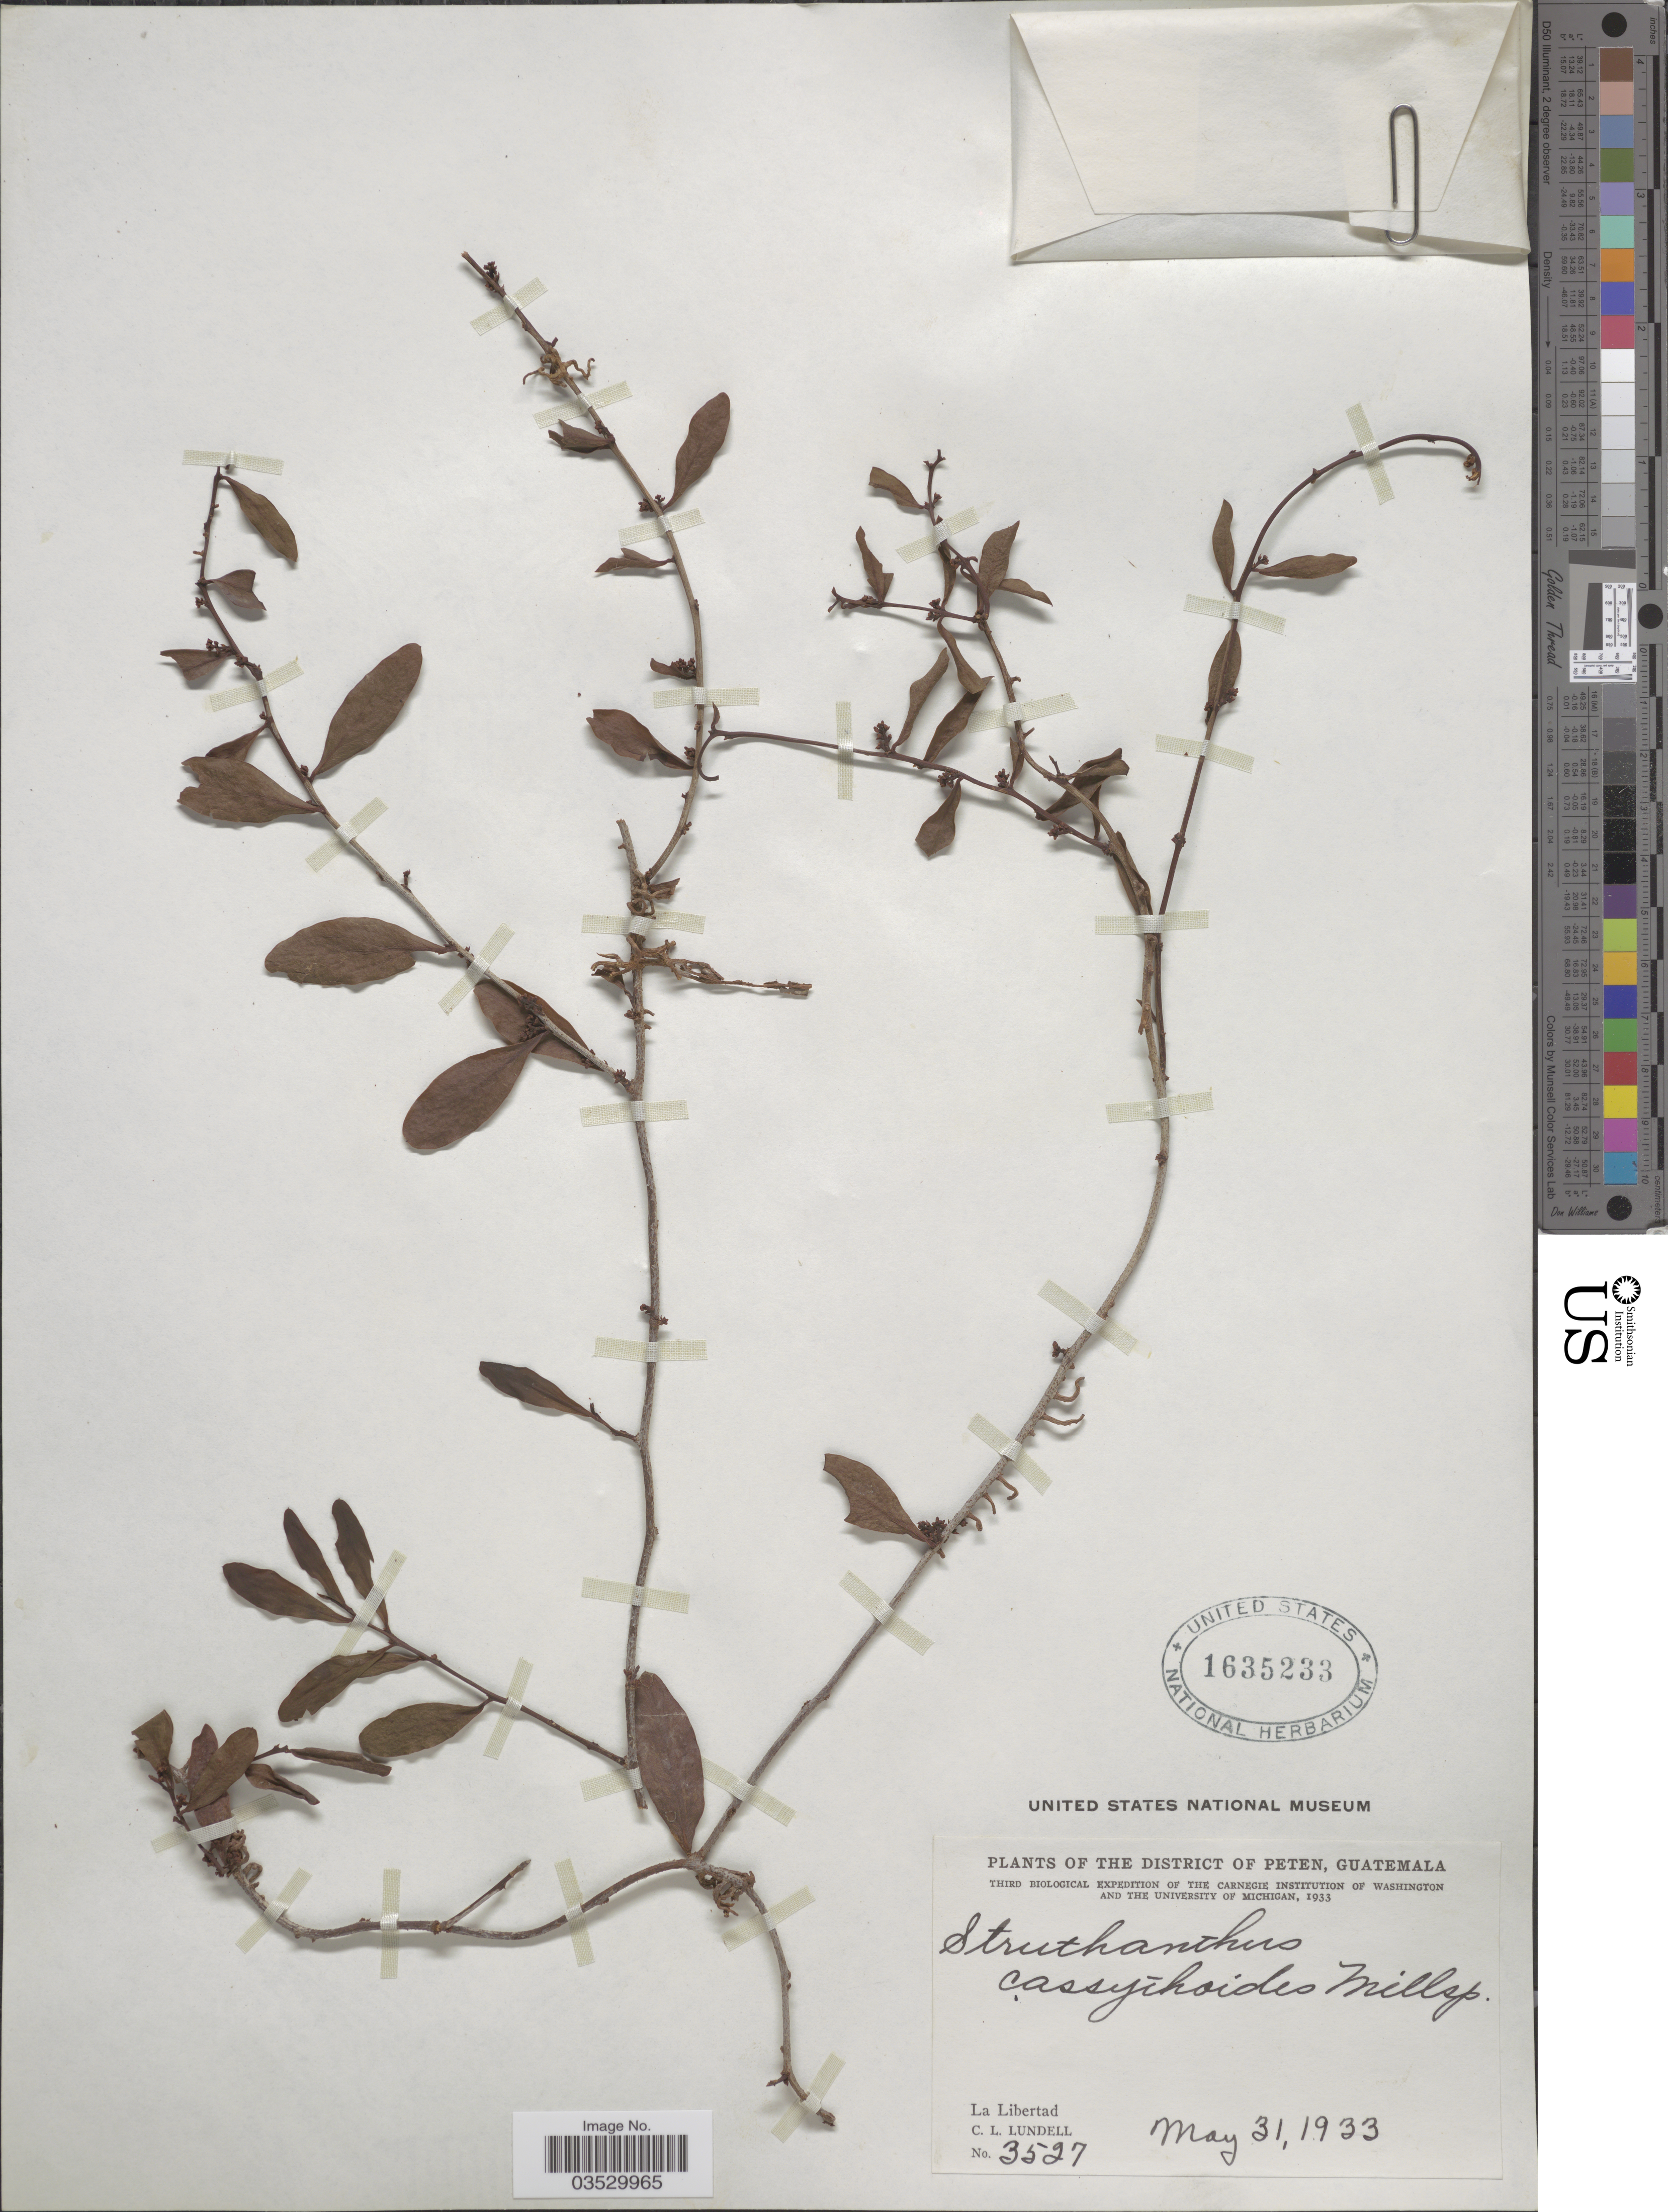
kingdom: Plantae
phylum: Tracheophyta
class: Magnoliopsida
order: Santalales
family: Loranthaceae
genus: Struthanthus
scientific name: Struthanthus cassythoides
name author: Standl.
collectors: C. L. Lundell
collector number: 3527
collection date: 1933-05-31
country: Guatemala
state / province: El Petén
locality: The District of Peten. La Libertad.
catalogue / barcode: US 1635233